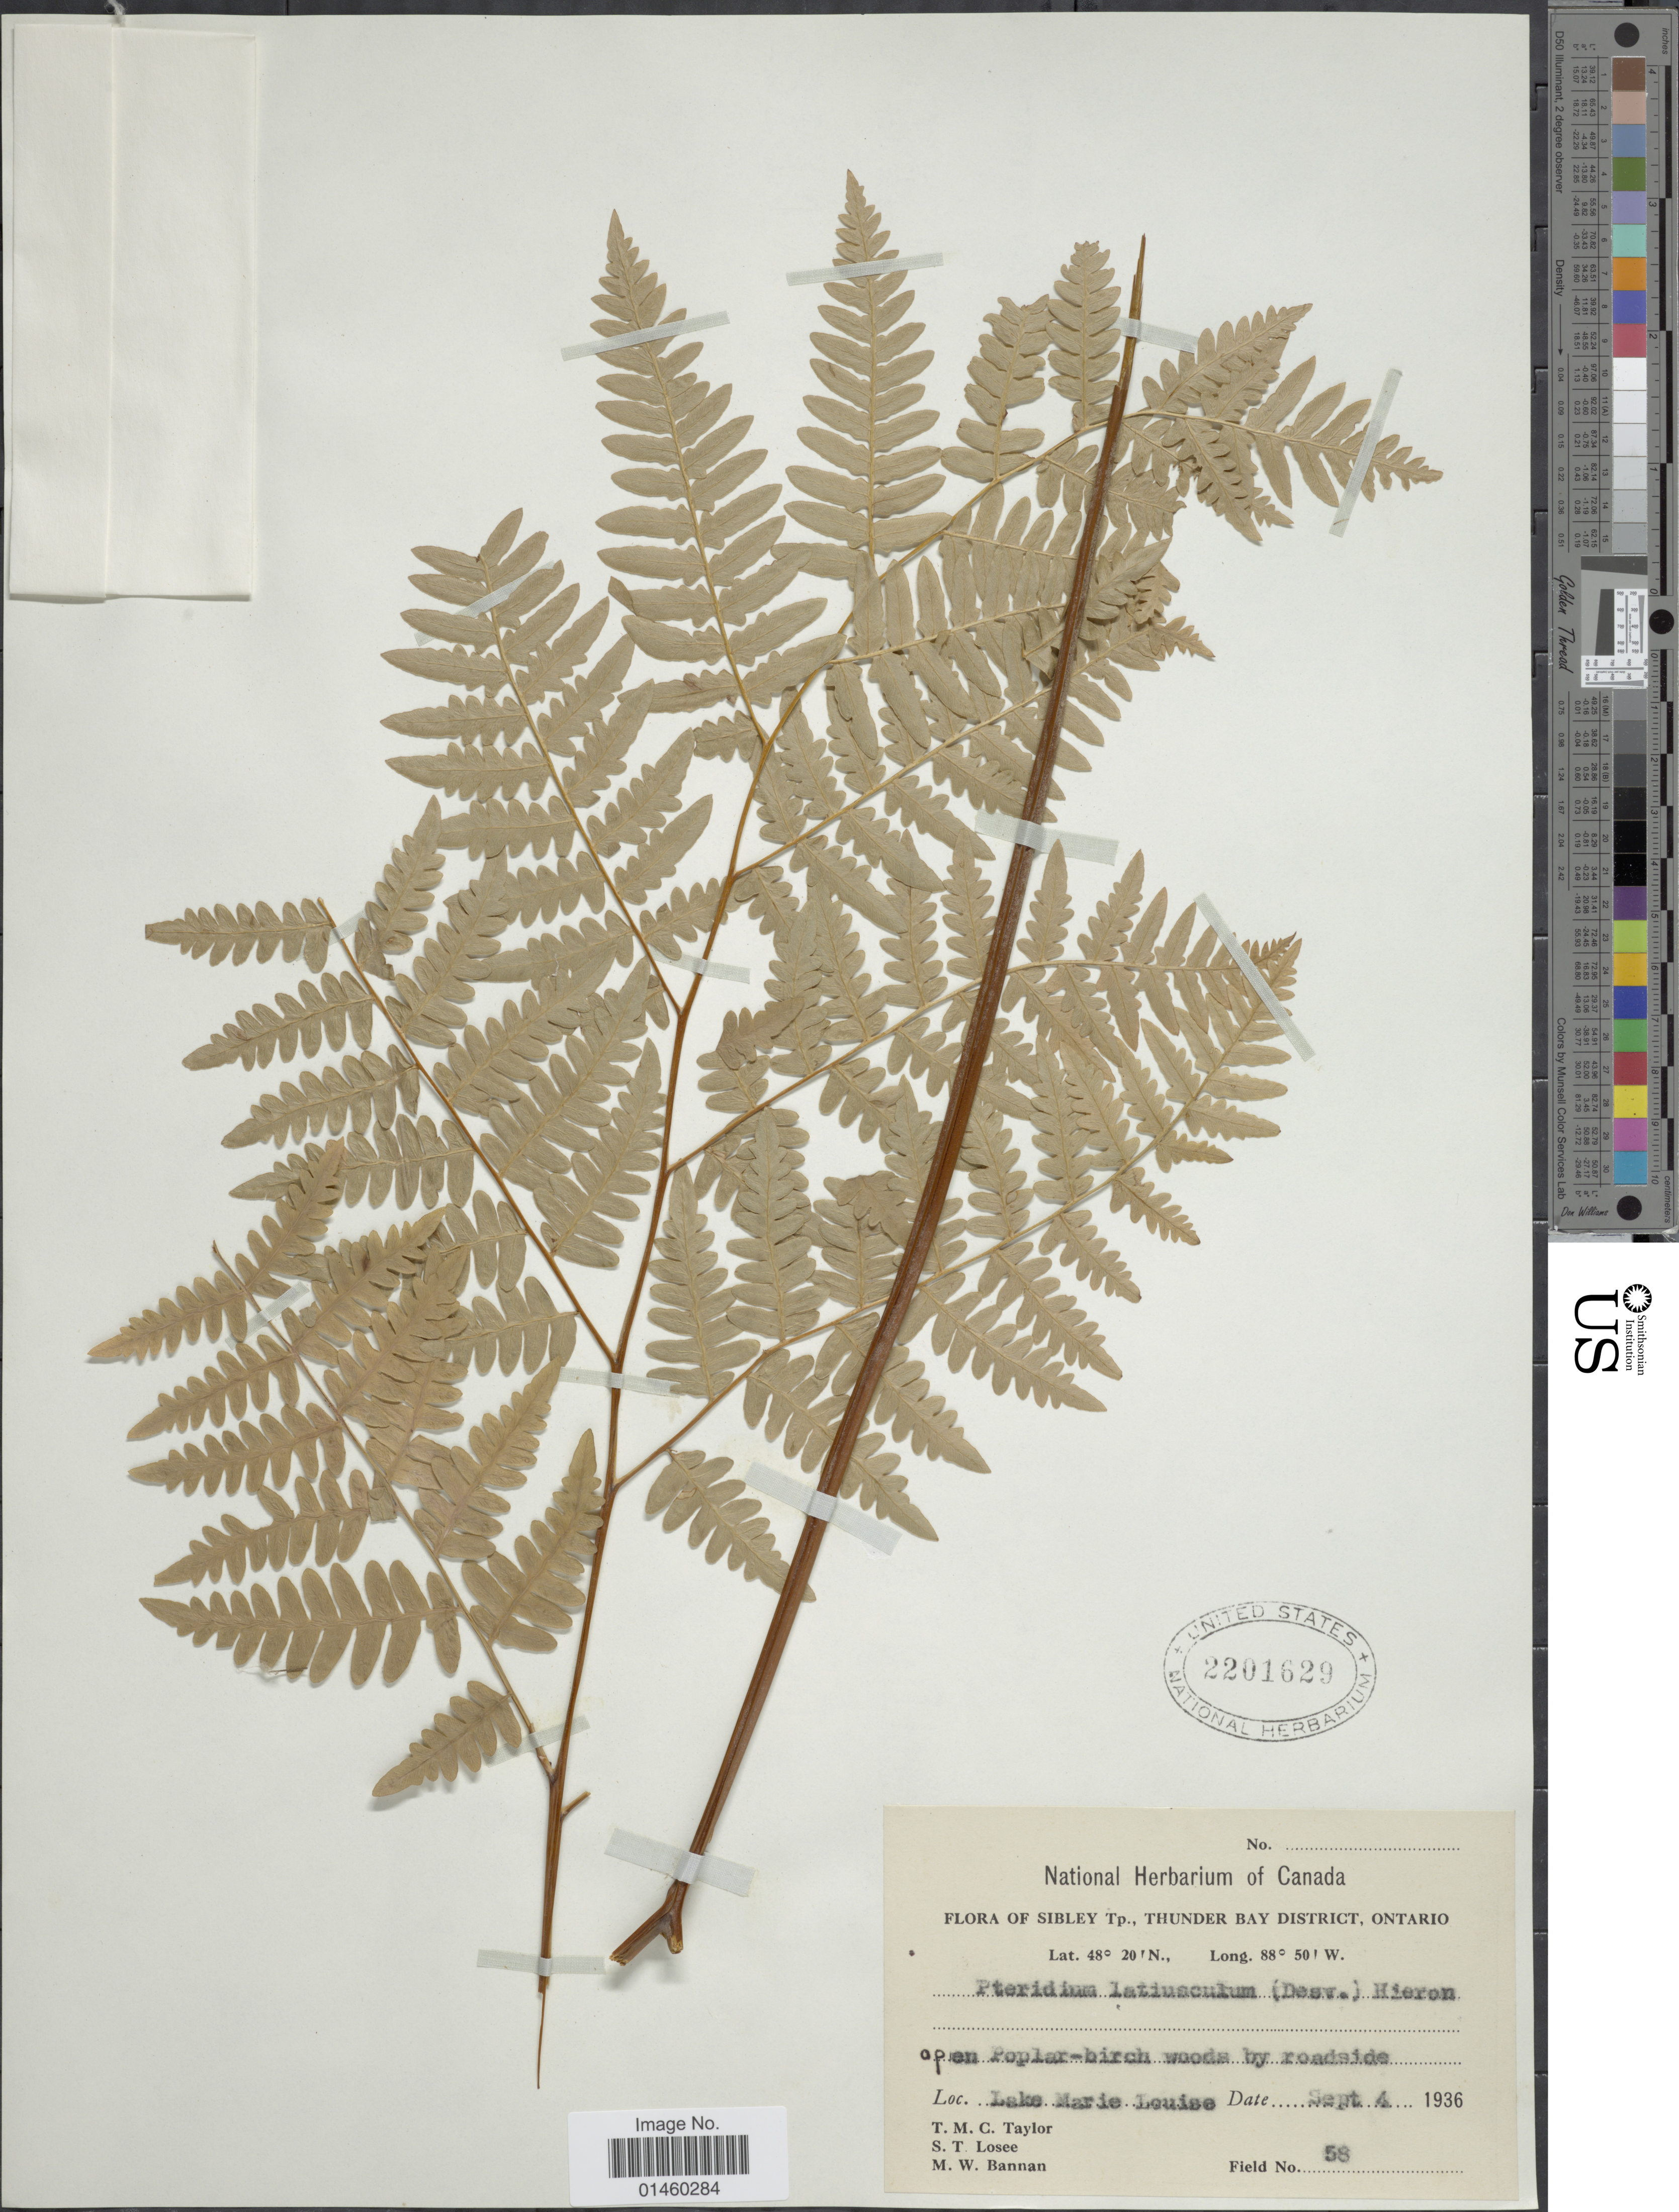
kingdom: Plantae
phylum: Tracheophyta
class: Polypodiopsida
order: Polypodiales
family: Dennstaedtiaceae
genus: Pteridium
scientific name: Pteridium aquilinum var. latiusculum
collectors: T. M. C. Taylor, S. Losee & M. Bannan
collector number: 58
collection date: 1936-09-04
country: Canada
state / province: British Columbia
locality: Lake Marie Louise.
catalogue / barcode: US 2201629